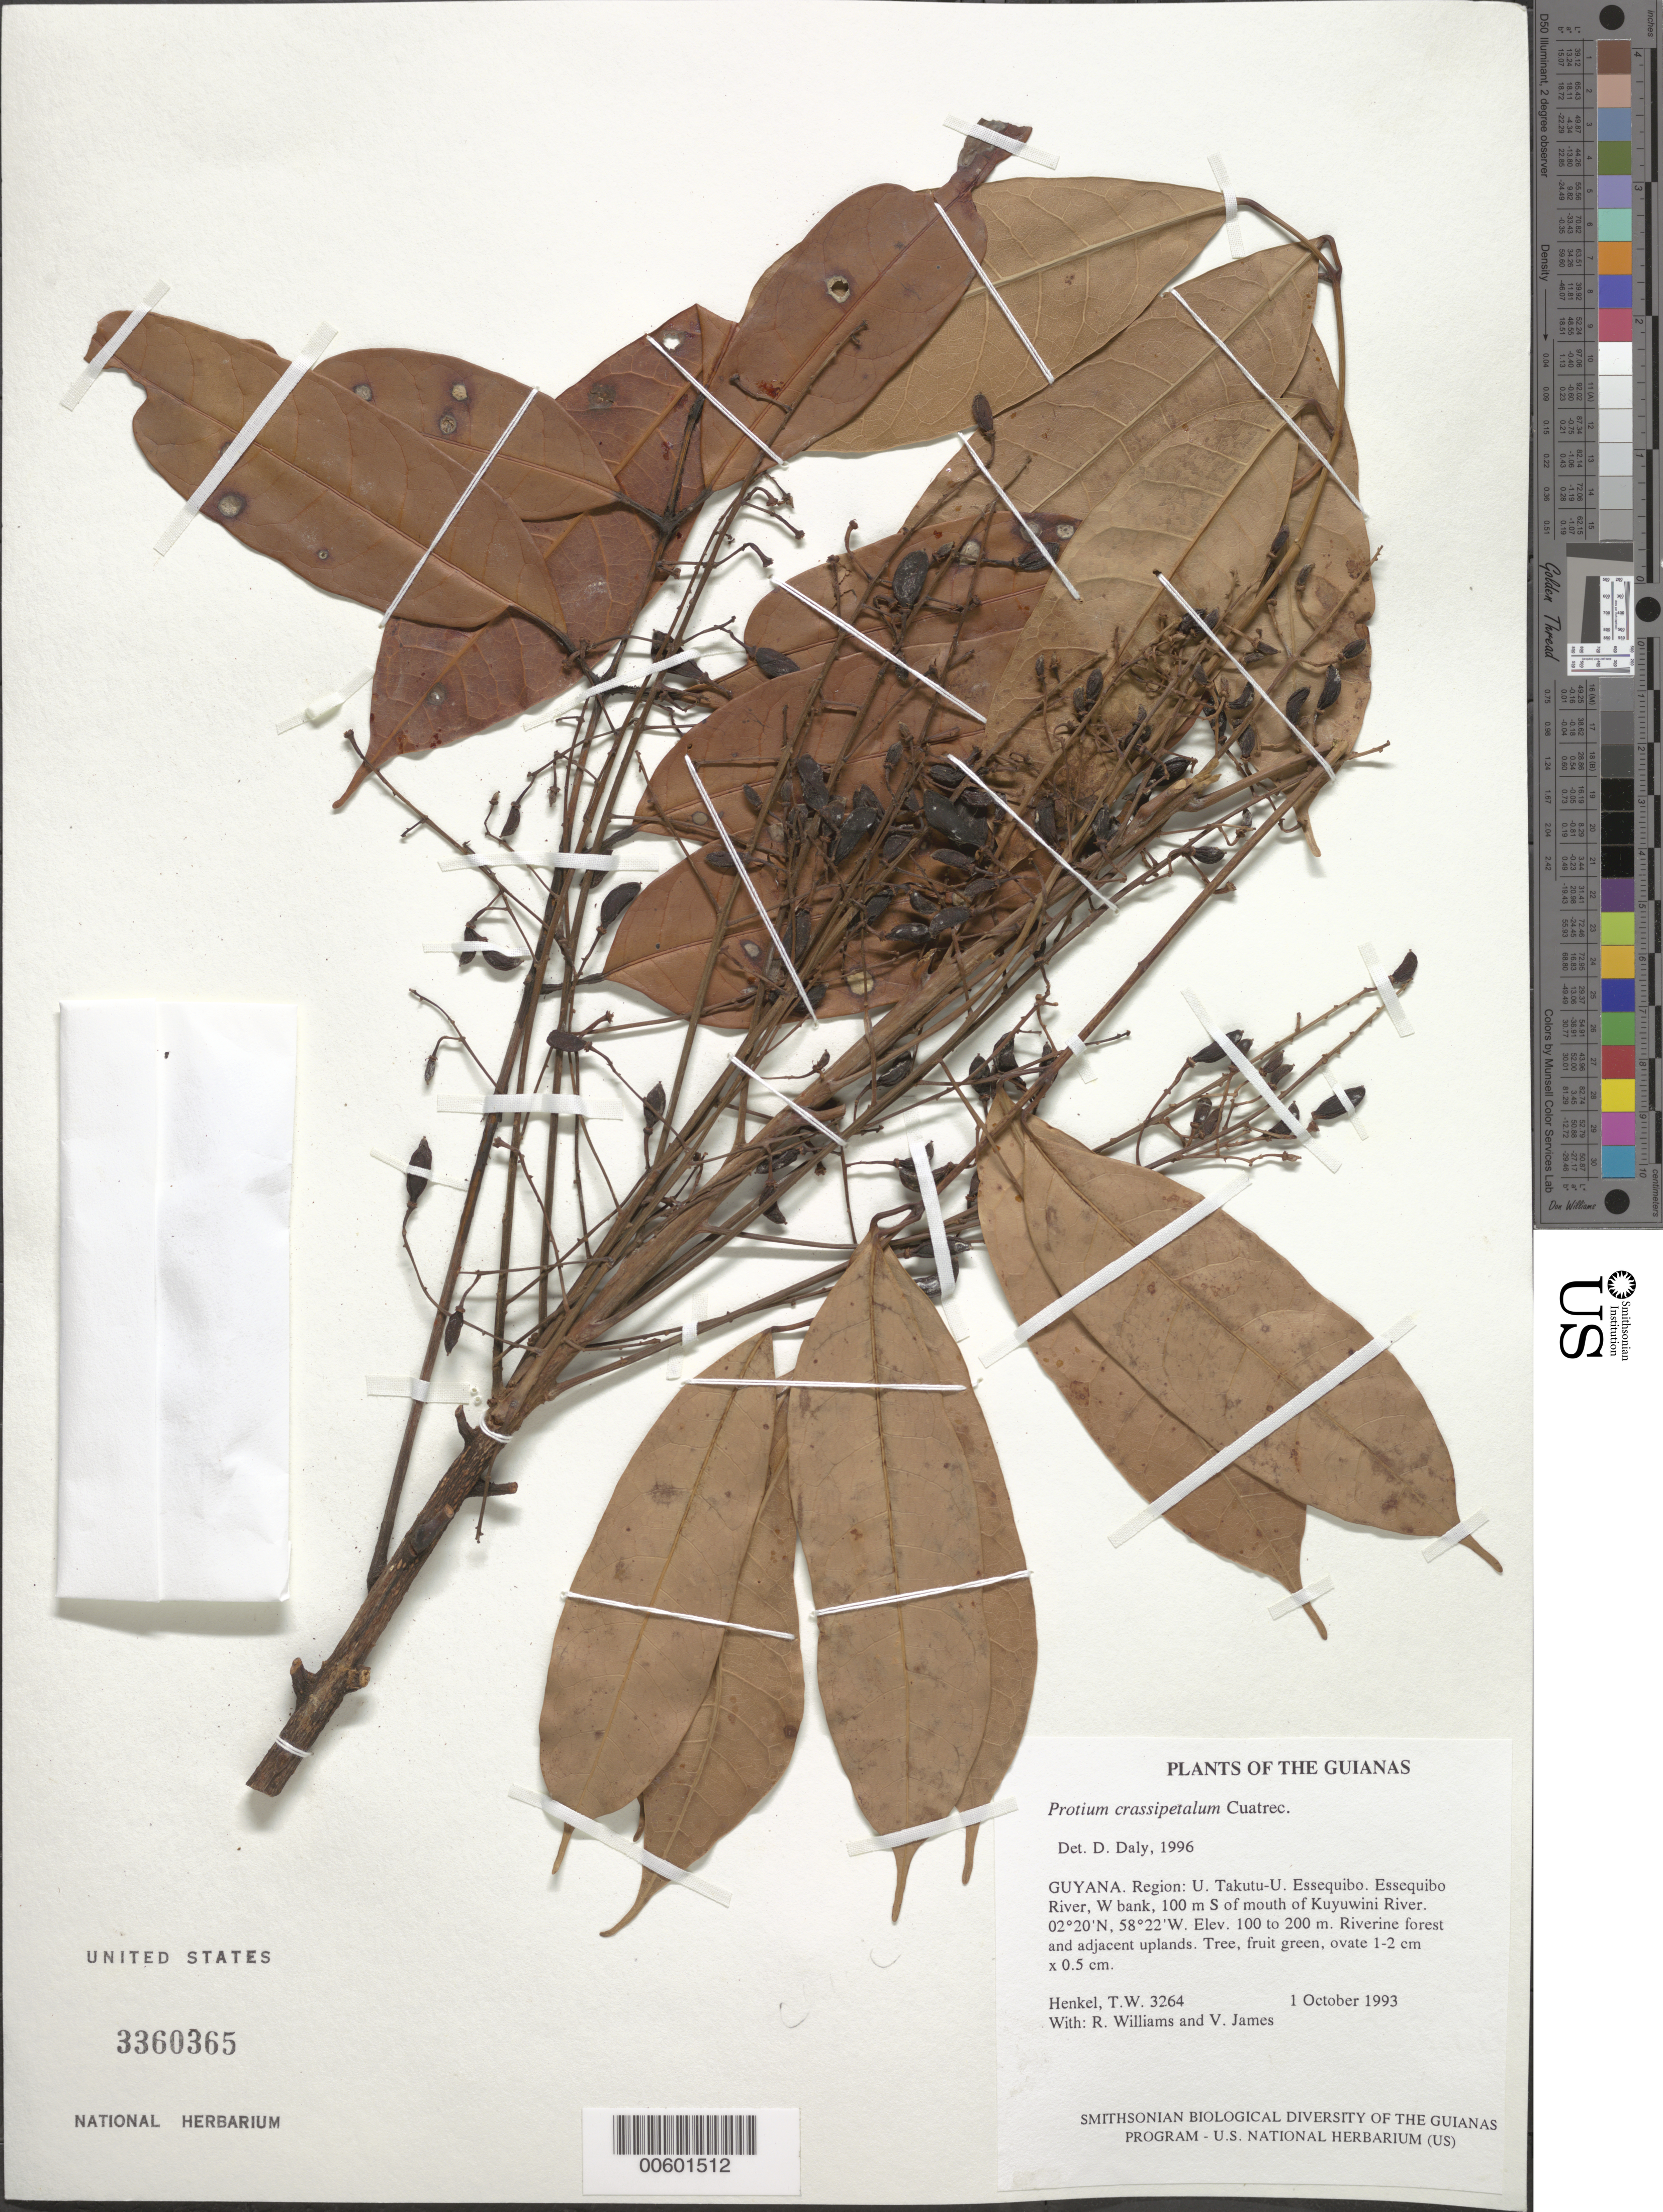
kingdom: Plantae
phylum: Tracheophyta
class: Magnoliopsida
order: Sapindales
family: Burseraceae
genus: Protium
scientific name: Protium crassipetalum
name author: Cuatrec.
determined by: Daly, D. C.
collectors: T. Henkel, R. Williams & V. James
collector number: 3264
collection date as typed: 1 October 1993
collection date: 1993-10-01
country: Guyana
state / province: U. Takutu-U. Essequibo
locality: Essequibo River, W bank, 100 m S of mouth of Kuyuwini River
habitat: Riverine forest and adjacent uplands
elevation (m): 100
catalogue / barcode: US 3360365